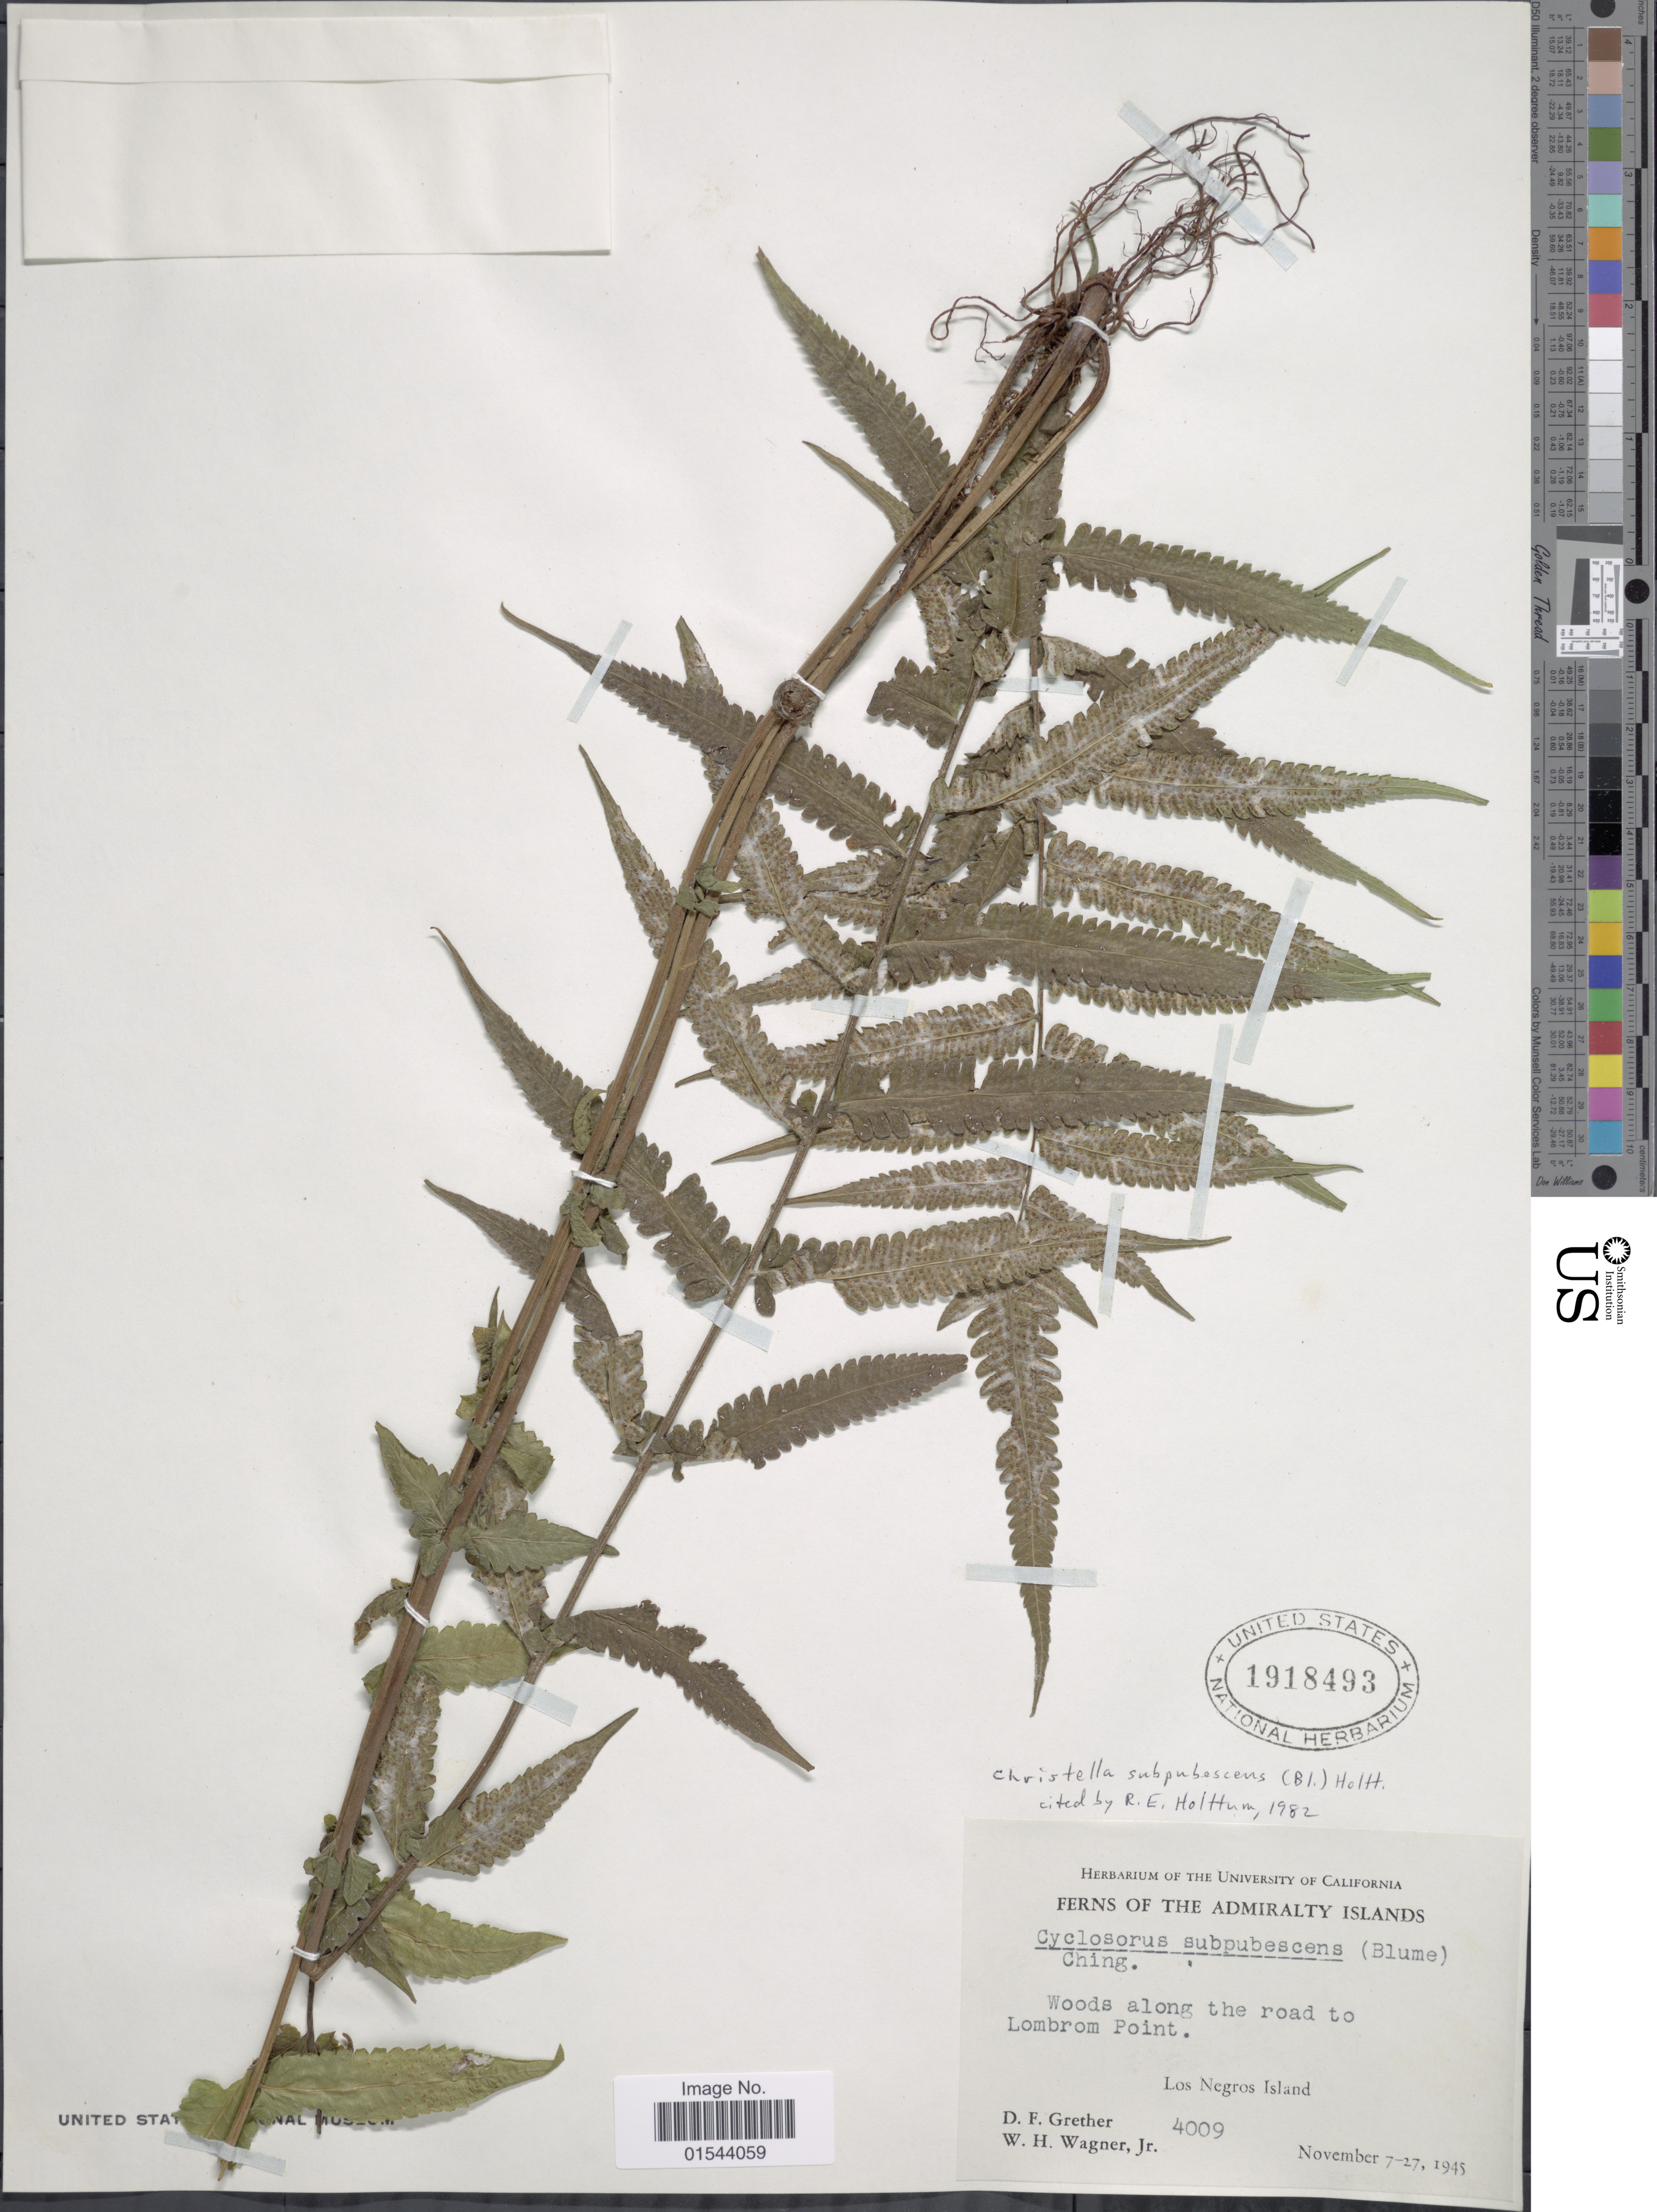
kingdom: Plantae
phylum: Tracheophyta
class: Polypodiopsida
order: Polypodiales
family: Thelypteridaceae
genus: Christella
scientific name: Christella subpubescens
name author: (Blume) Holttum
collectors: D. F. Grether & W. H. Wagner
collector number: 4009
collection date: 1945-11-07/1945-11-27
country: Papua New Guinea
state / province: Manus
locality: The Admiralty Islands, Woods along the road to Lombrom Point, Los Negros Island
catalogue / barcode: US 1918493